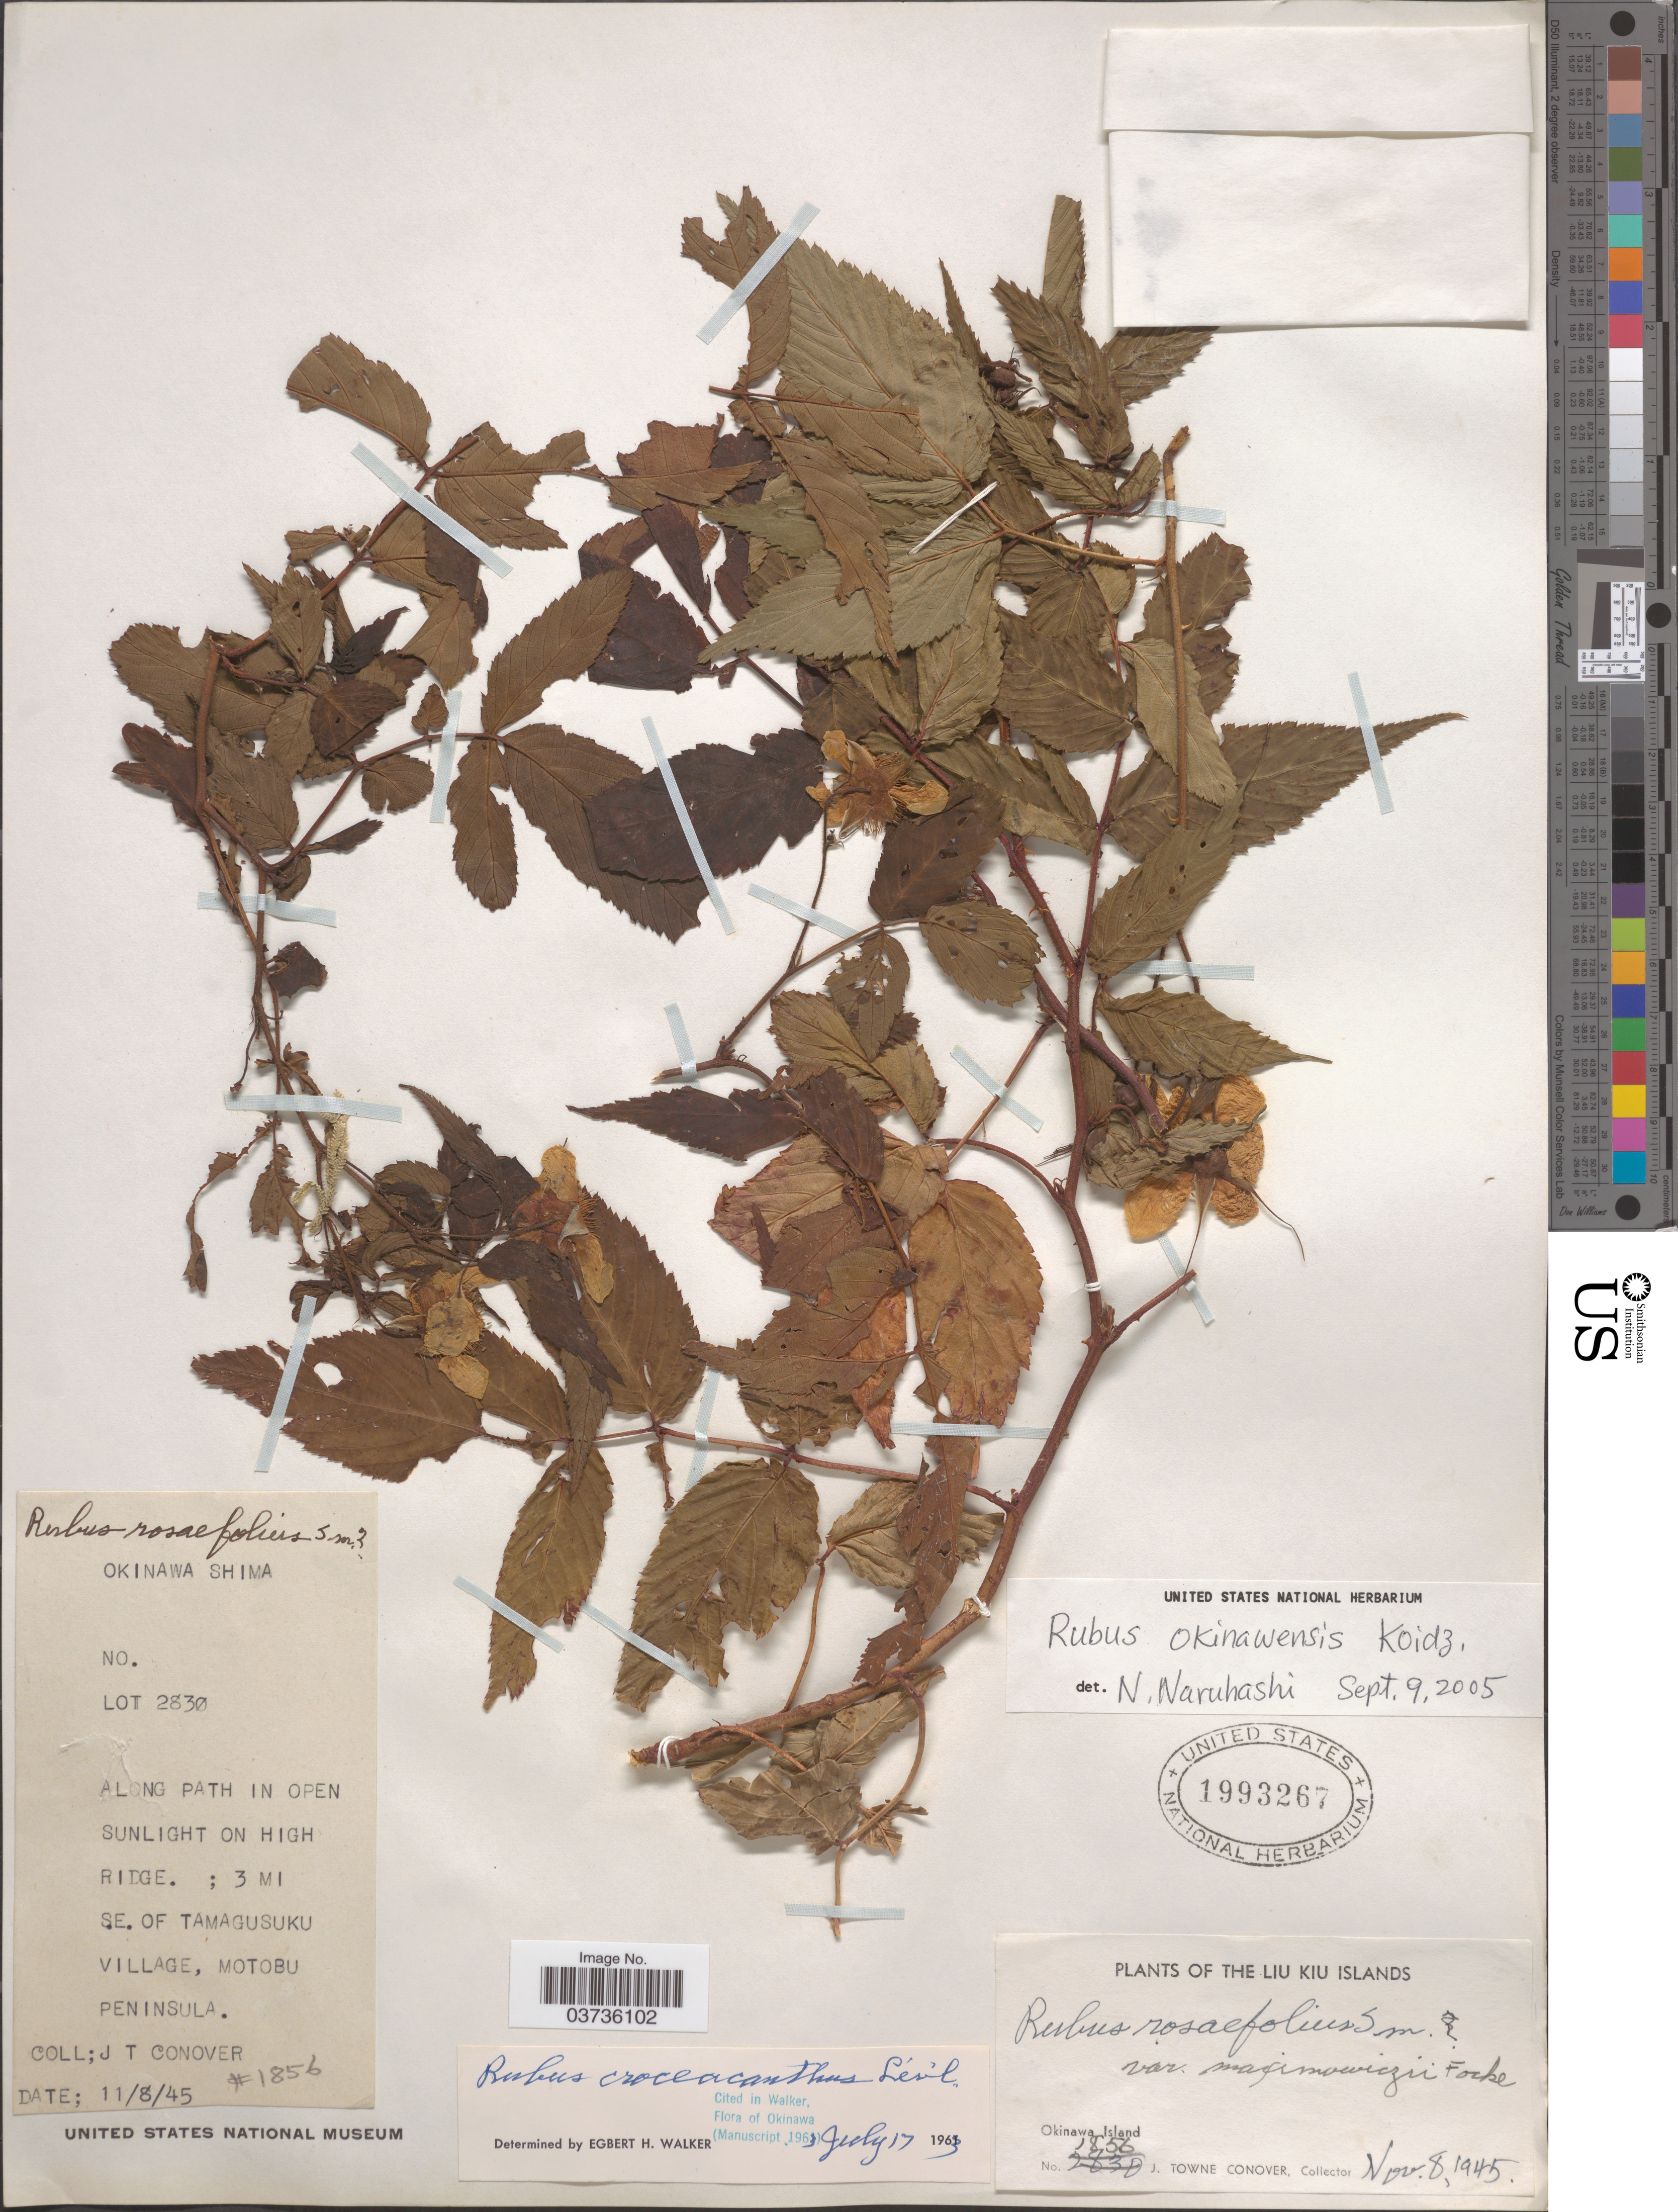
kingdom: Plantae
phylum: Tracheophyta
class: Magnoliopsida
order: Rosales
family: Rosaceae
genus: Rubus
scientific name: Rubus okinawensis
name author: Koidzumi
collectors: J. T. Conover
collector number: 1856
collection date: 1945-11-08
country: Japan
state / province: Okinawa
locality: The Liu Kiu Islands. Okinawa Shima. Along path in open sunlight on high ridge. S.E. of Tamagusuku Village, Motobu Peninsula.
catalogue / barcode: US 1993267